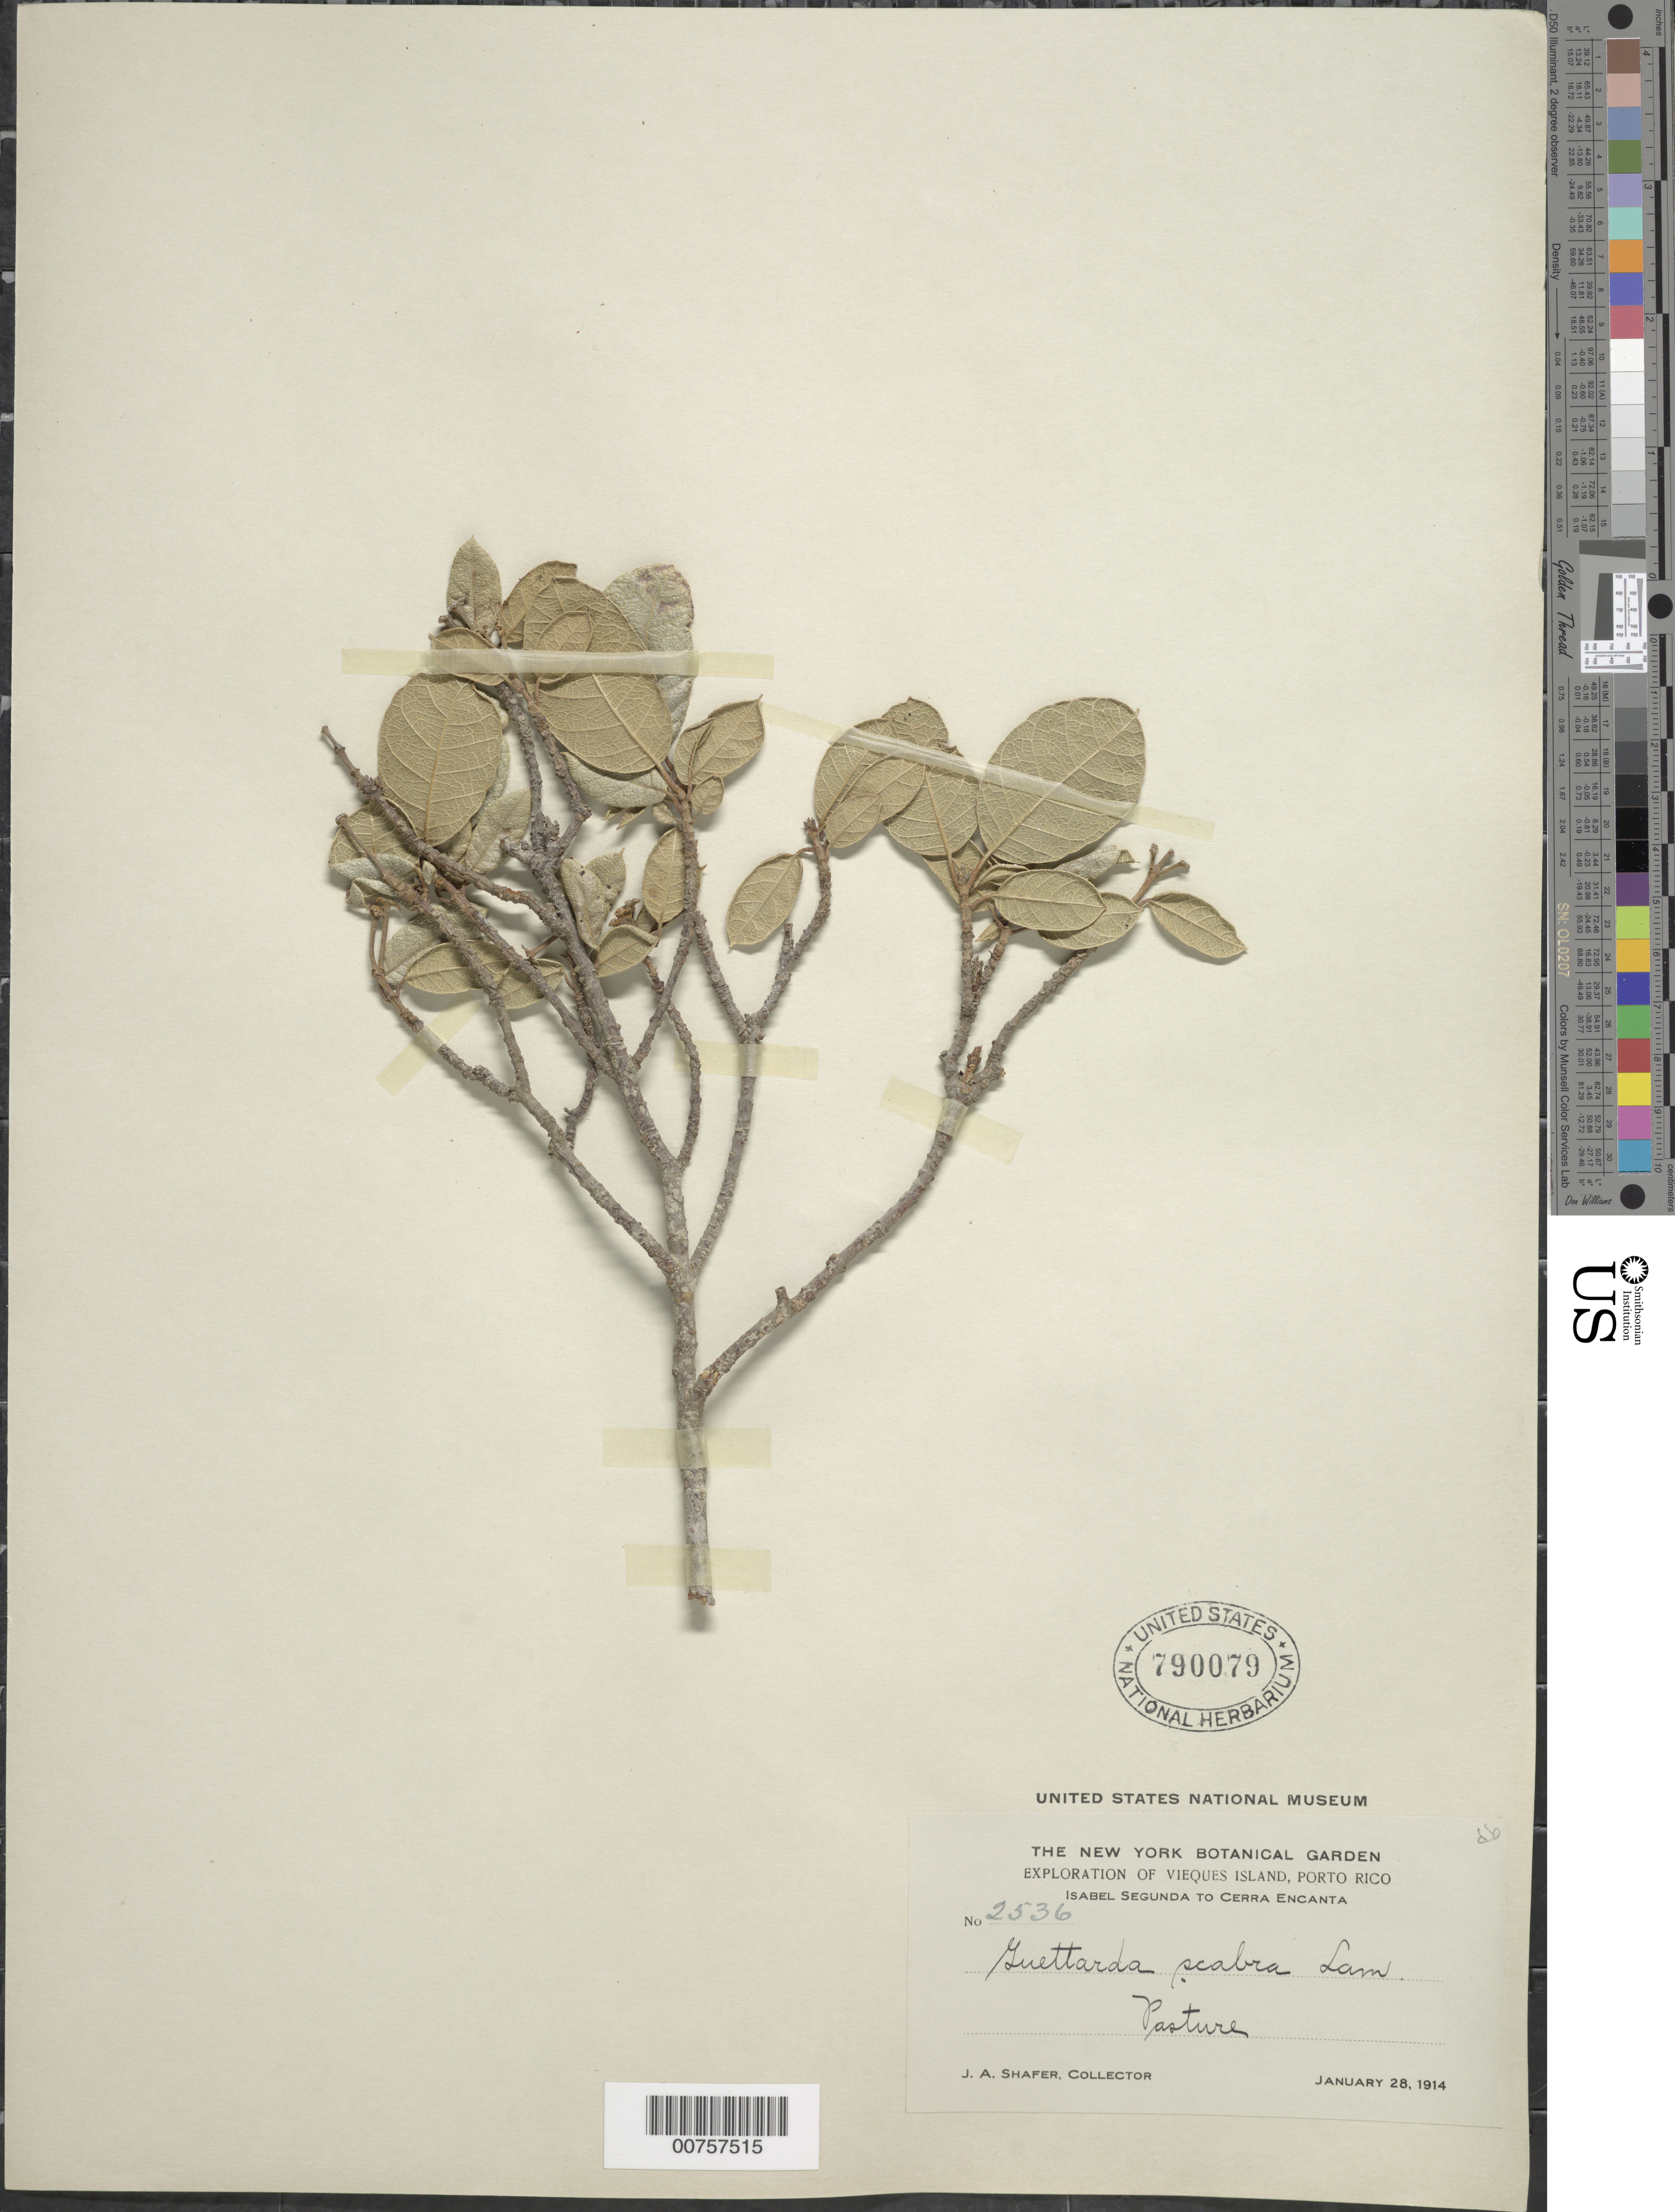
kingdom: Plantae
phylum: Tracheophyta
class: Magnoliopsida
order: Gentianales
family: Rubiaceae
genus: Guettarda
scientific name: Guettarda scabra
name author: (L.) Vent.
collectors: J. A. Shafer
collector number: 2536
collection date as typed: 28 Jan 1914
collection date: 1914-01-28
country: Puerto Rico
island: Vieques Island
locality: Isabel Segunda to Cerra Encanta.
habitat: Pasture.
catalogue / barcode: US 790079